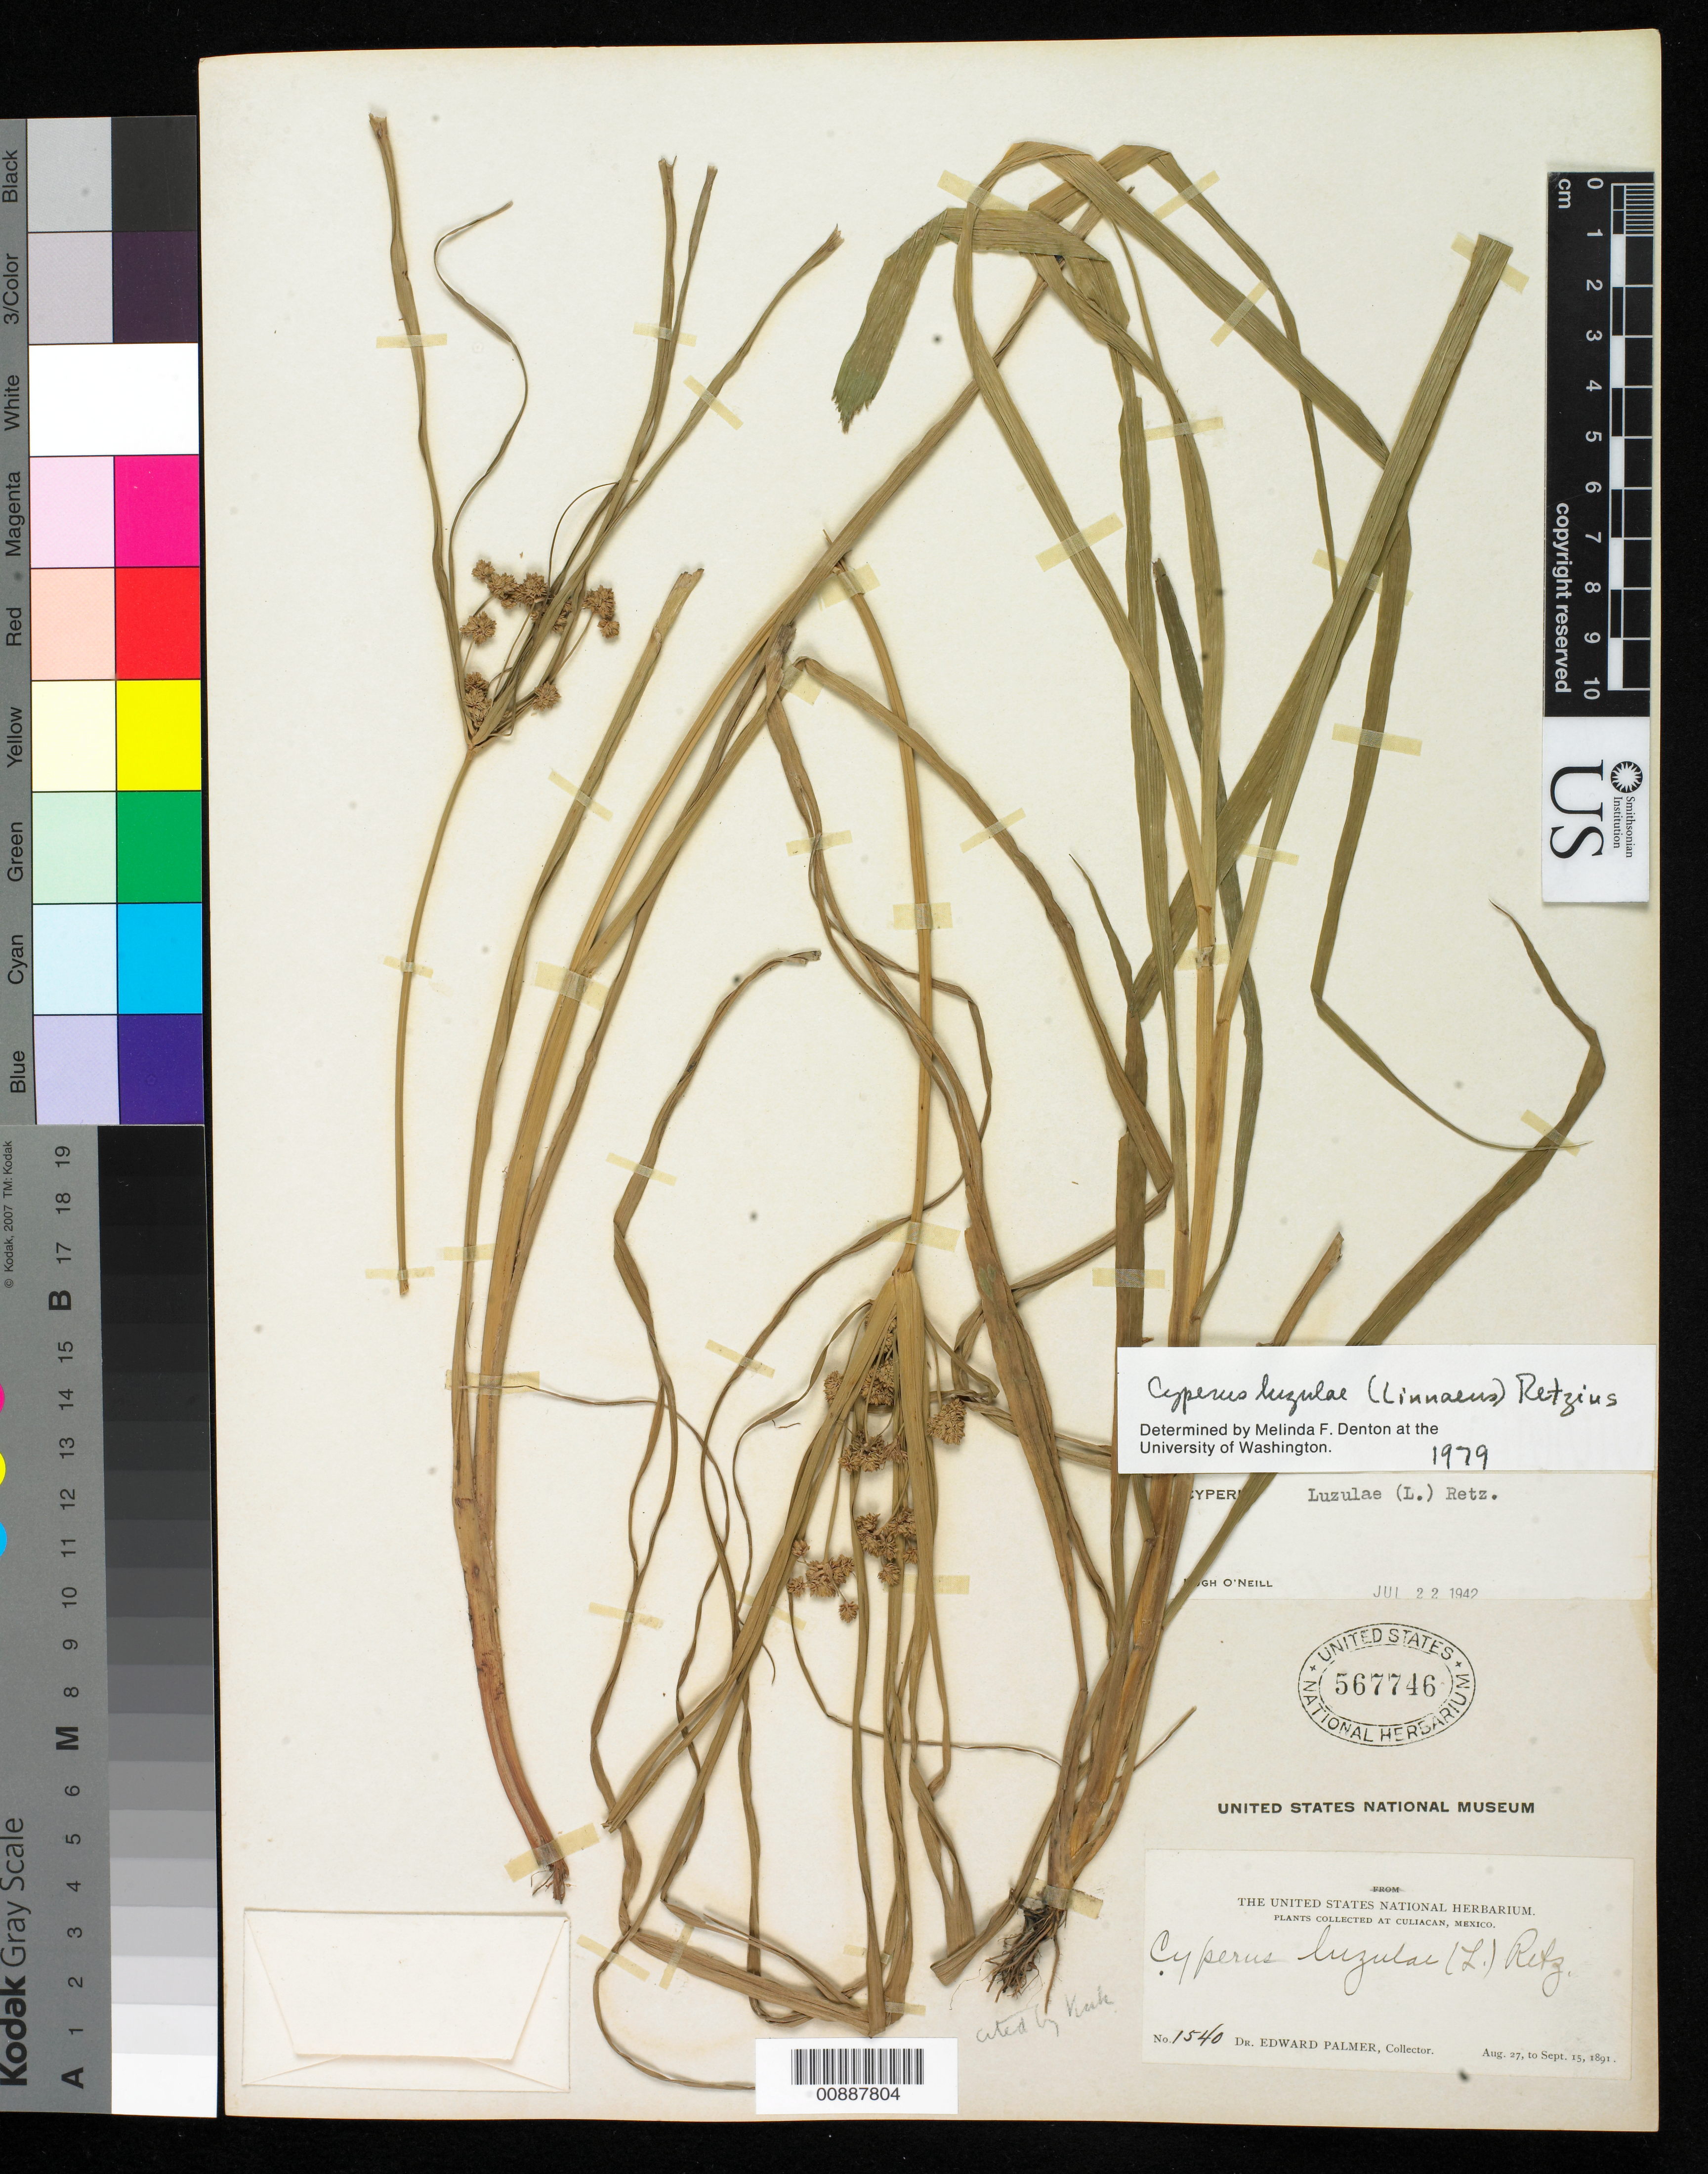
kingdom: Plantae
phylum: Tracheophyta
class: Liliopsida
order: Poales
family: Cyperaceae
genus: Cyperus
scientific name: Cyperus luzulae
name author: (L.) Rottb. ex Retz.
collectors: E. Palmer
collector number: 1540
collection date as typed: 27 Aug 1891 to 15 Sep 1891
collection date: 1891-08-27/1891-09-15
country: Mexico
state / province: Sinaloa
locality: Culiacan, Sinaloa.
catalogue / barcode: US 567746